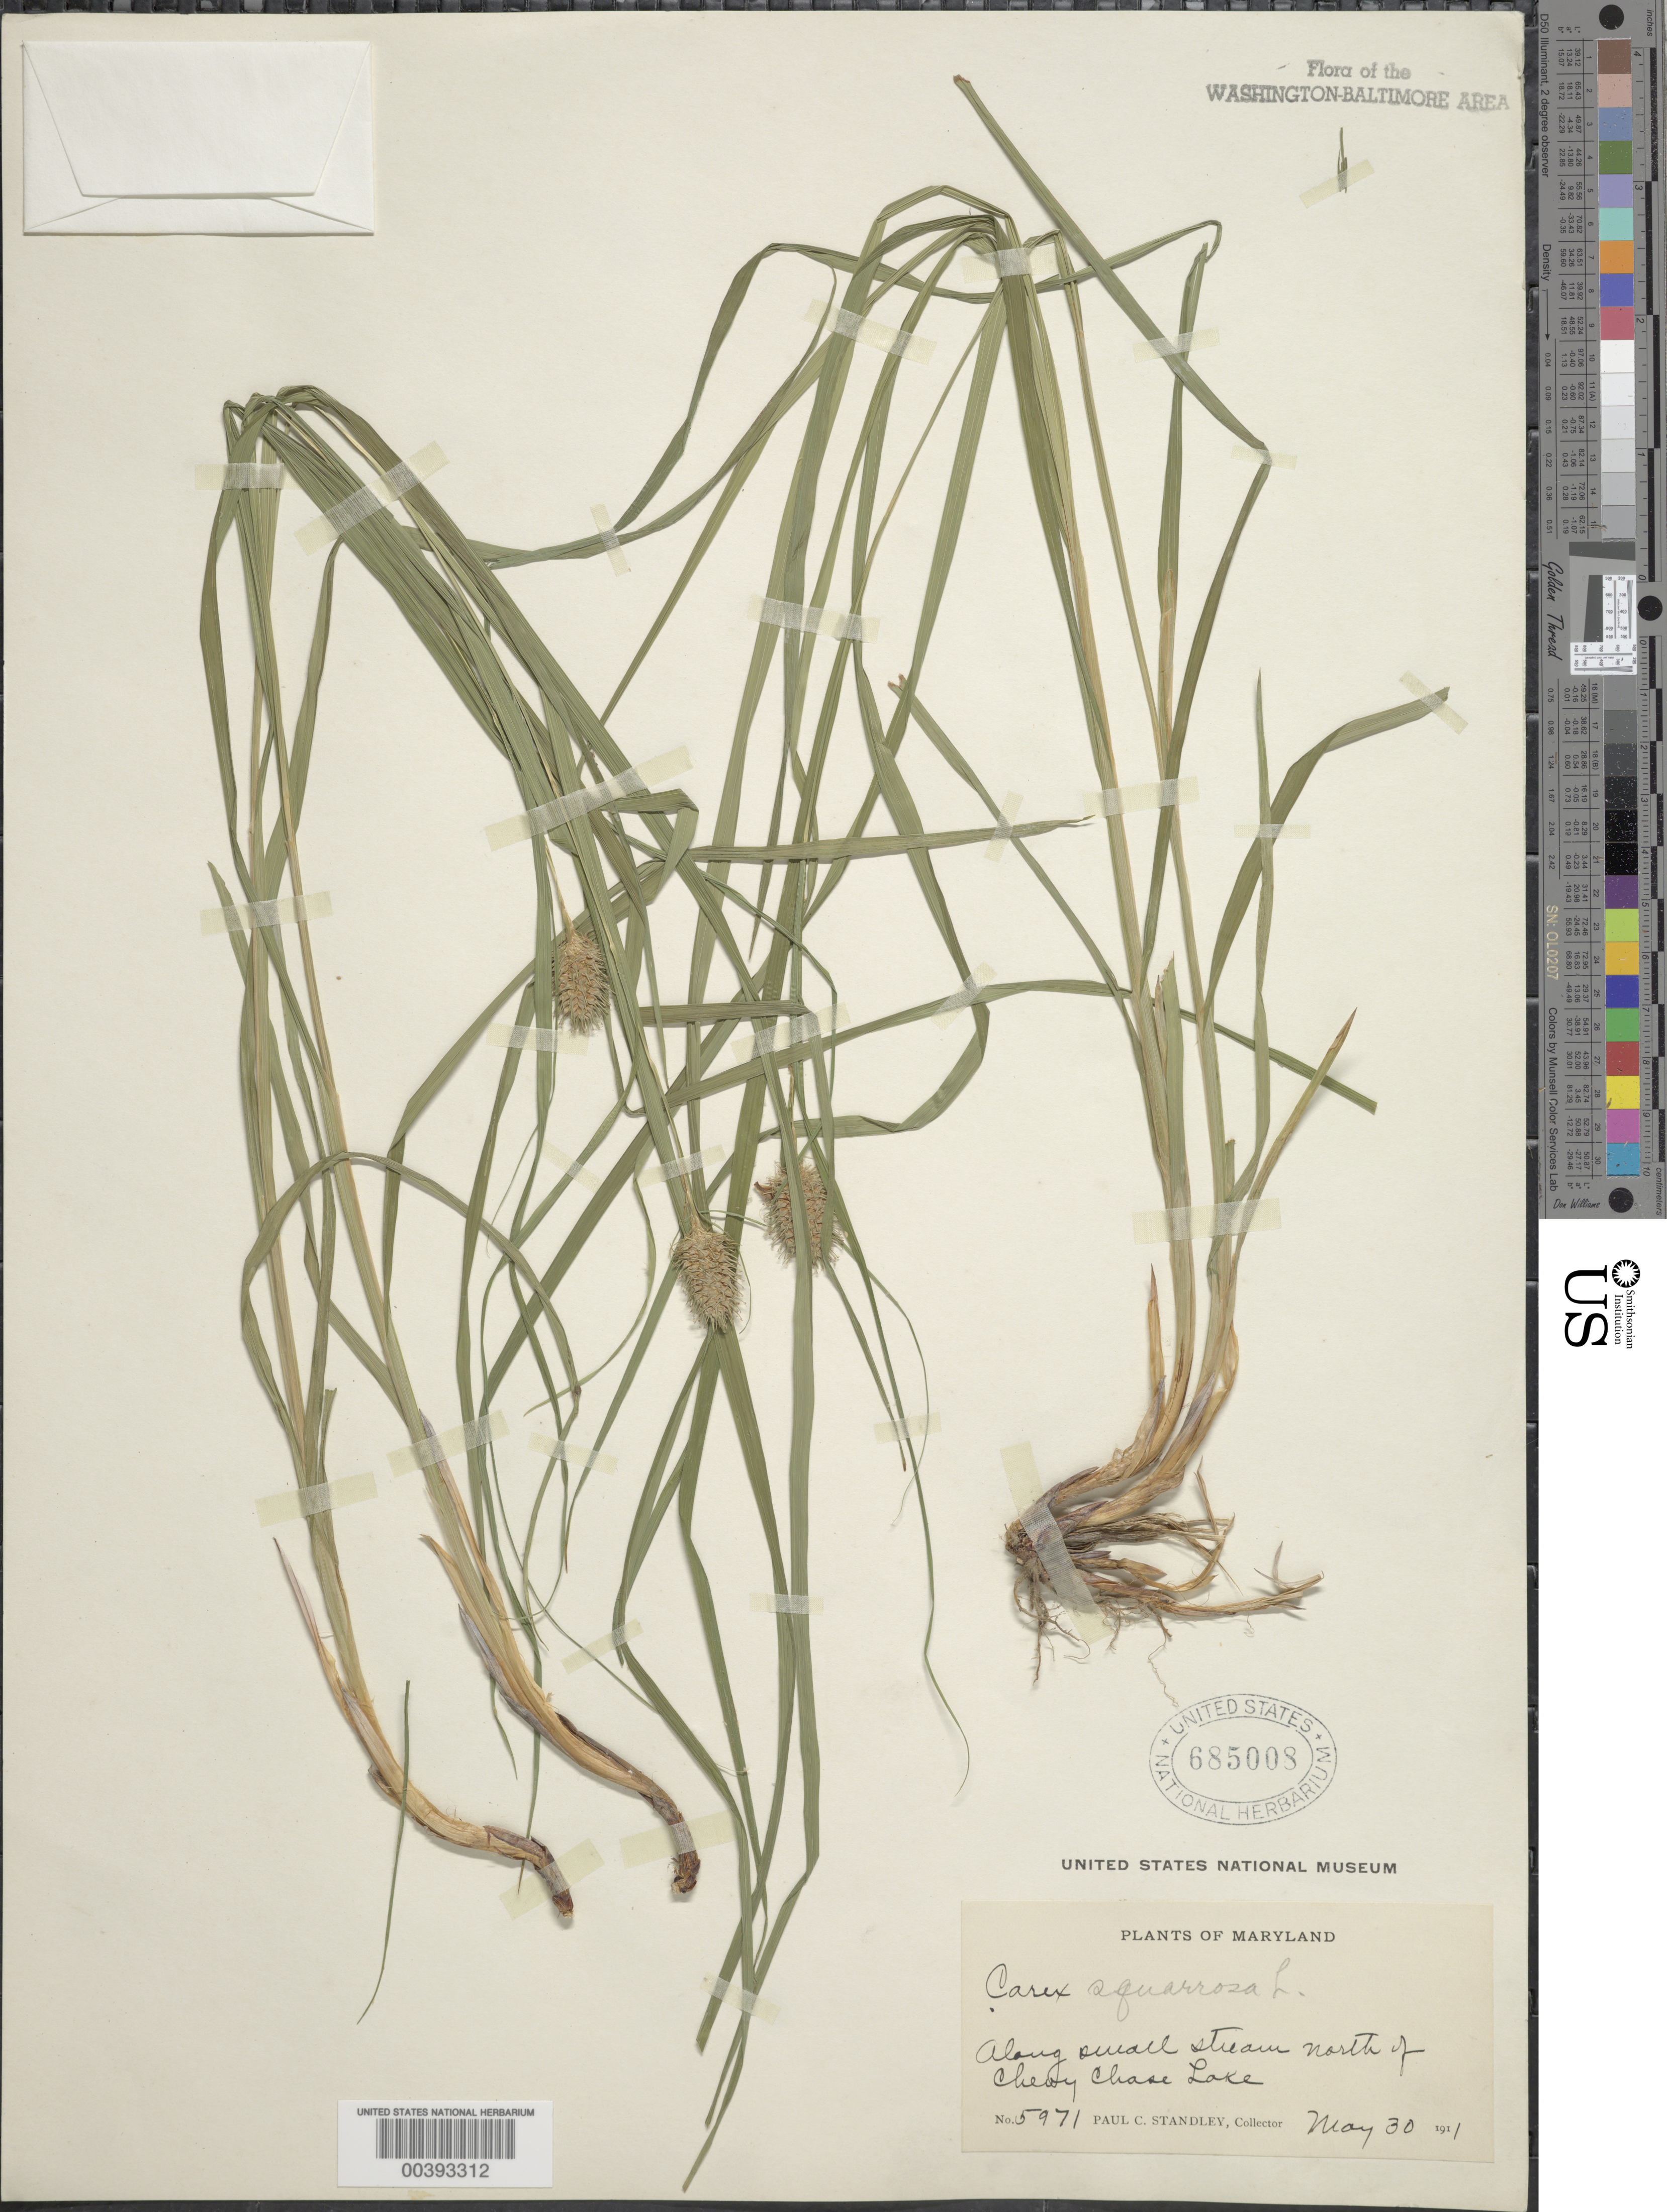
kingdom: Plantae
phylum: Tracheophyta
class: Liliopsida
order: Poales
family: Cyperaceae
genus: Carex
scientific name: Carex squarrosa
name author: L.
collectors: P. C. Standley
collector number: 5971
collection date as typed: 30 May 1911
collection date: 1911-05-30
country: United States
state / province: Maryland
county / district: Montgomery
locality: North of Chevy Chase Lake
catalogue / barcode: US 685008